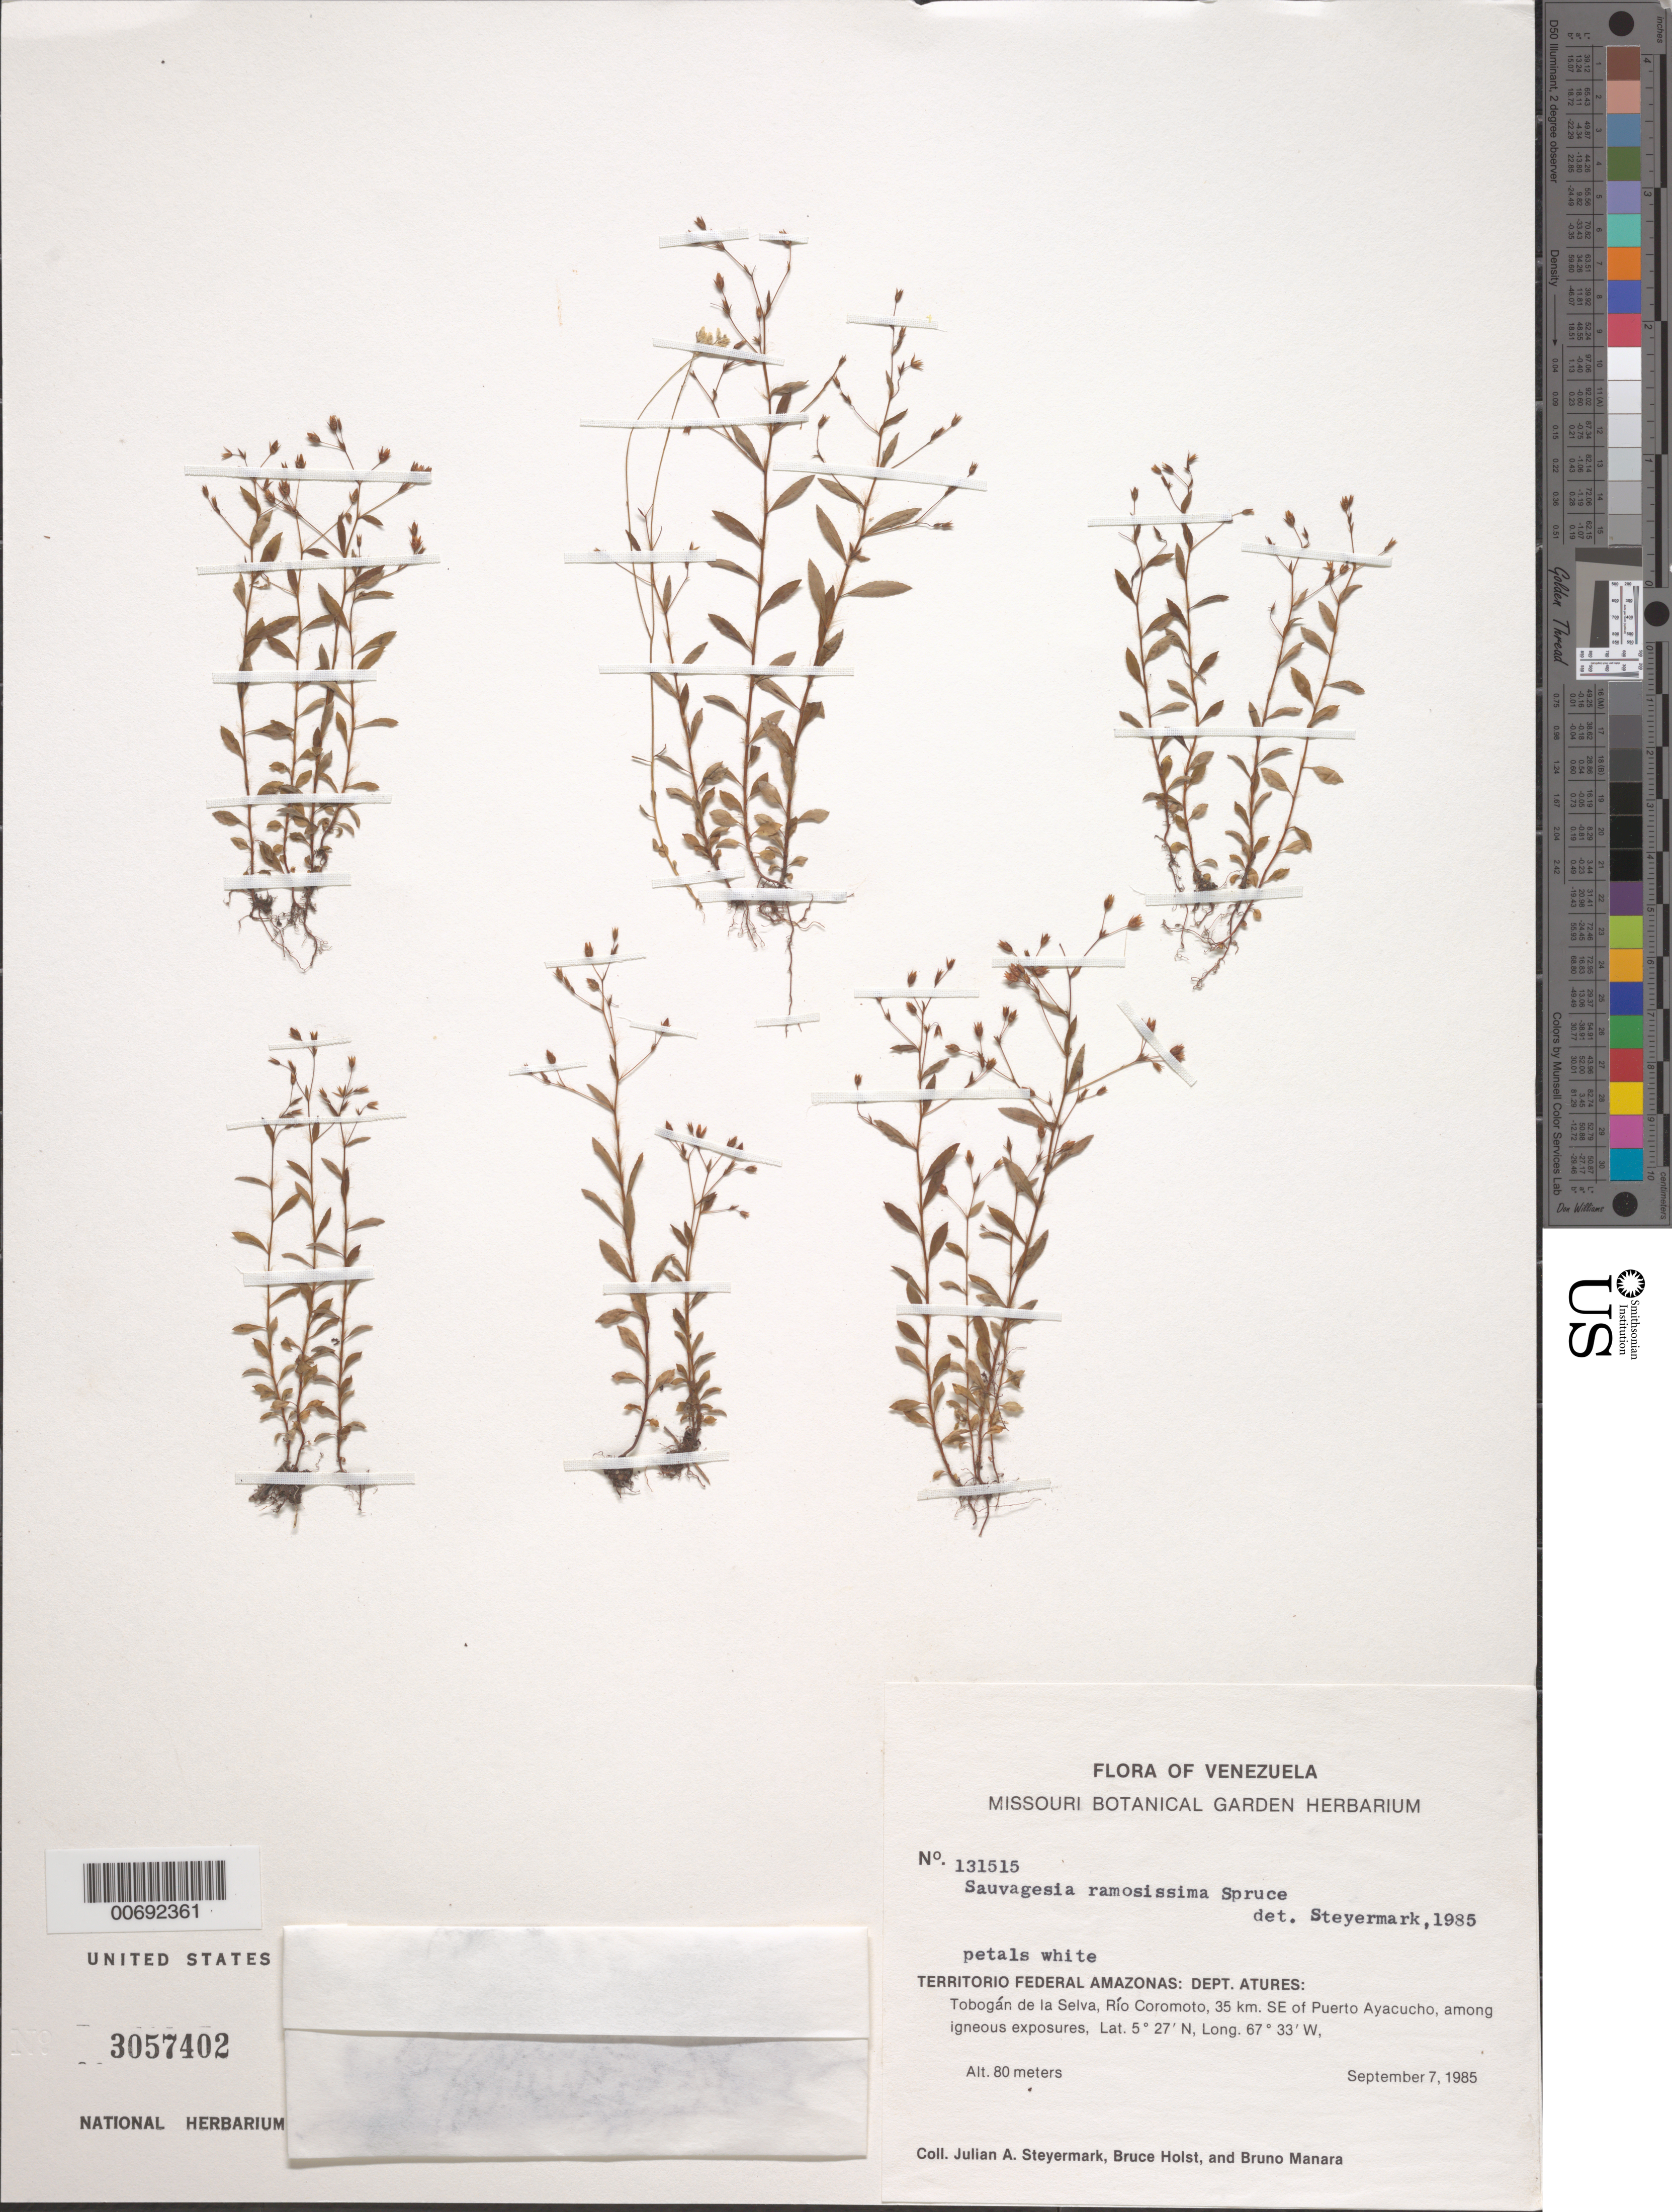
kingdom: Plantae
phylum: Tracheophyta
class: Magnoliopsida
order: Malpighiales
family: Ochnaceae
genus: Sauvagesia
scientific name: Sauvagesia ramosissima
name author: Spruce ex Eichler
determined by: Steyermark, Julian A., (VEN)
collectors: J. Steyermark, B. Holst & B. Manara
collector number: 131515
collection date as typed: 7-Sep-85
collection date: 1985-09-07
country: Venezuela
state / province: Amazonas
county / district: Atures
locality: Tobogan de la Selva, Río Coromoto, 35 km SE Puerto Ayacucho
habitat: Among igneous exposures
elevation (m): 80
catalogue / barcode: US 3057402